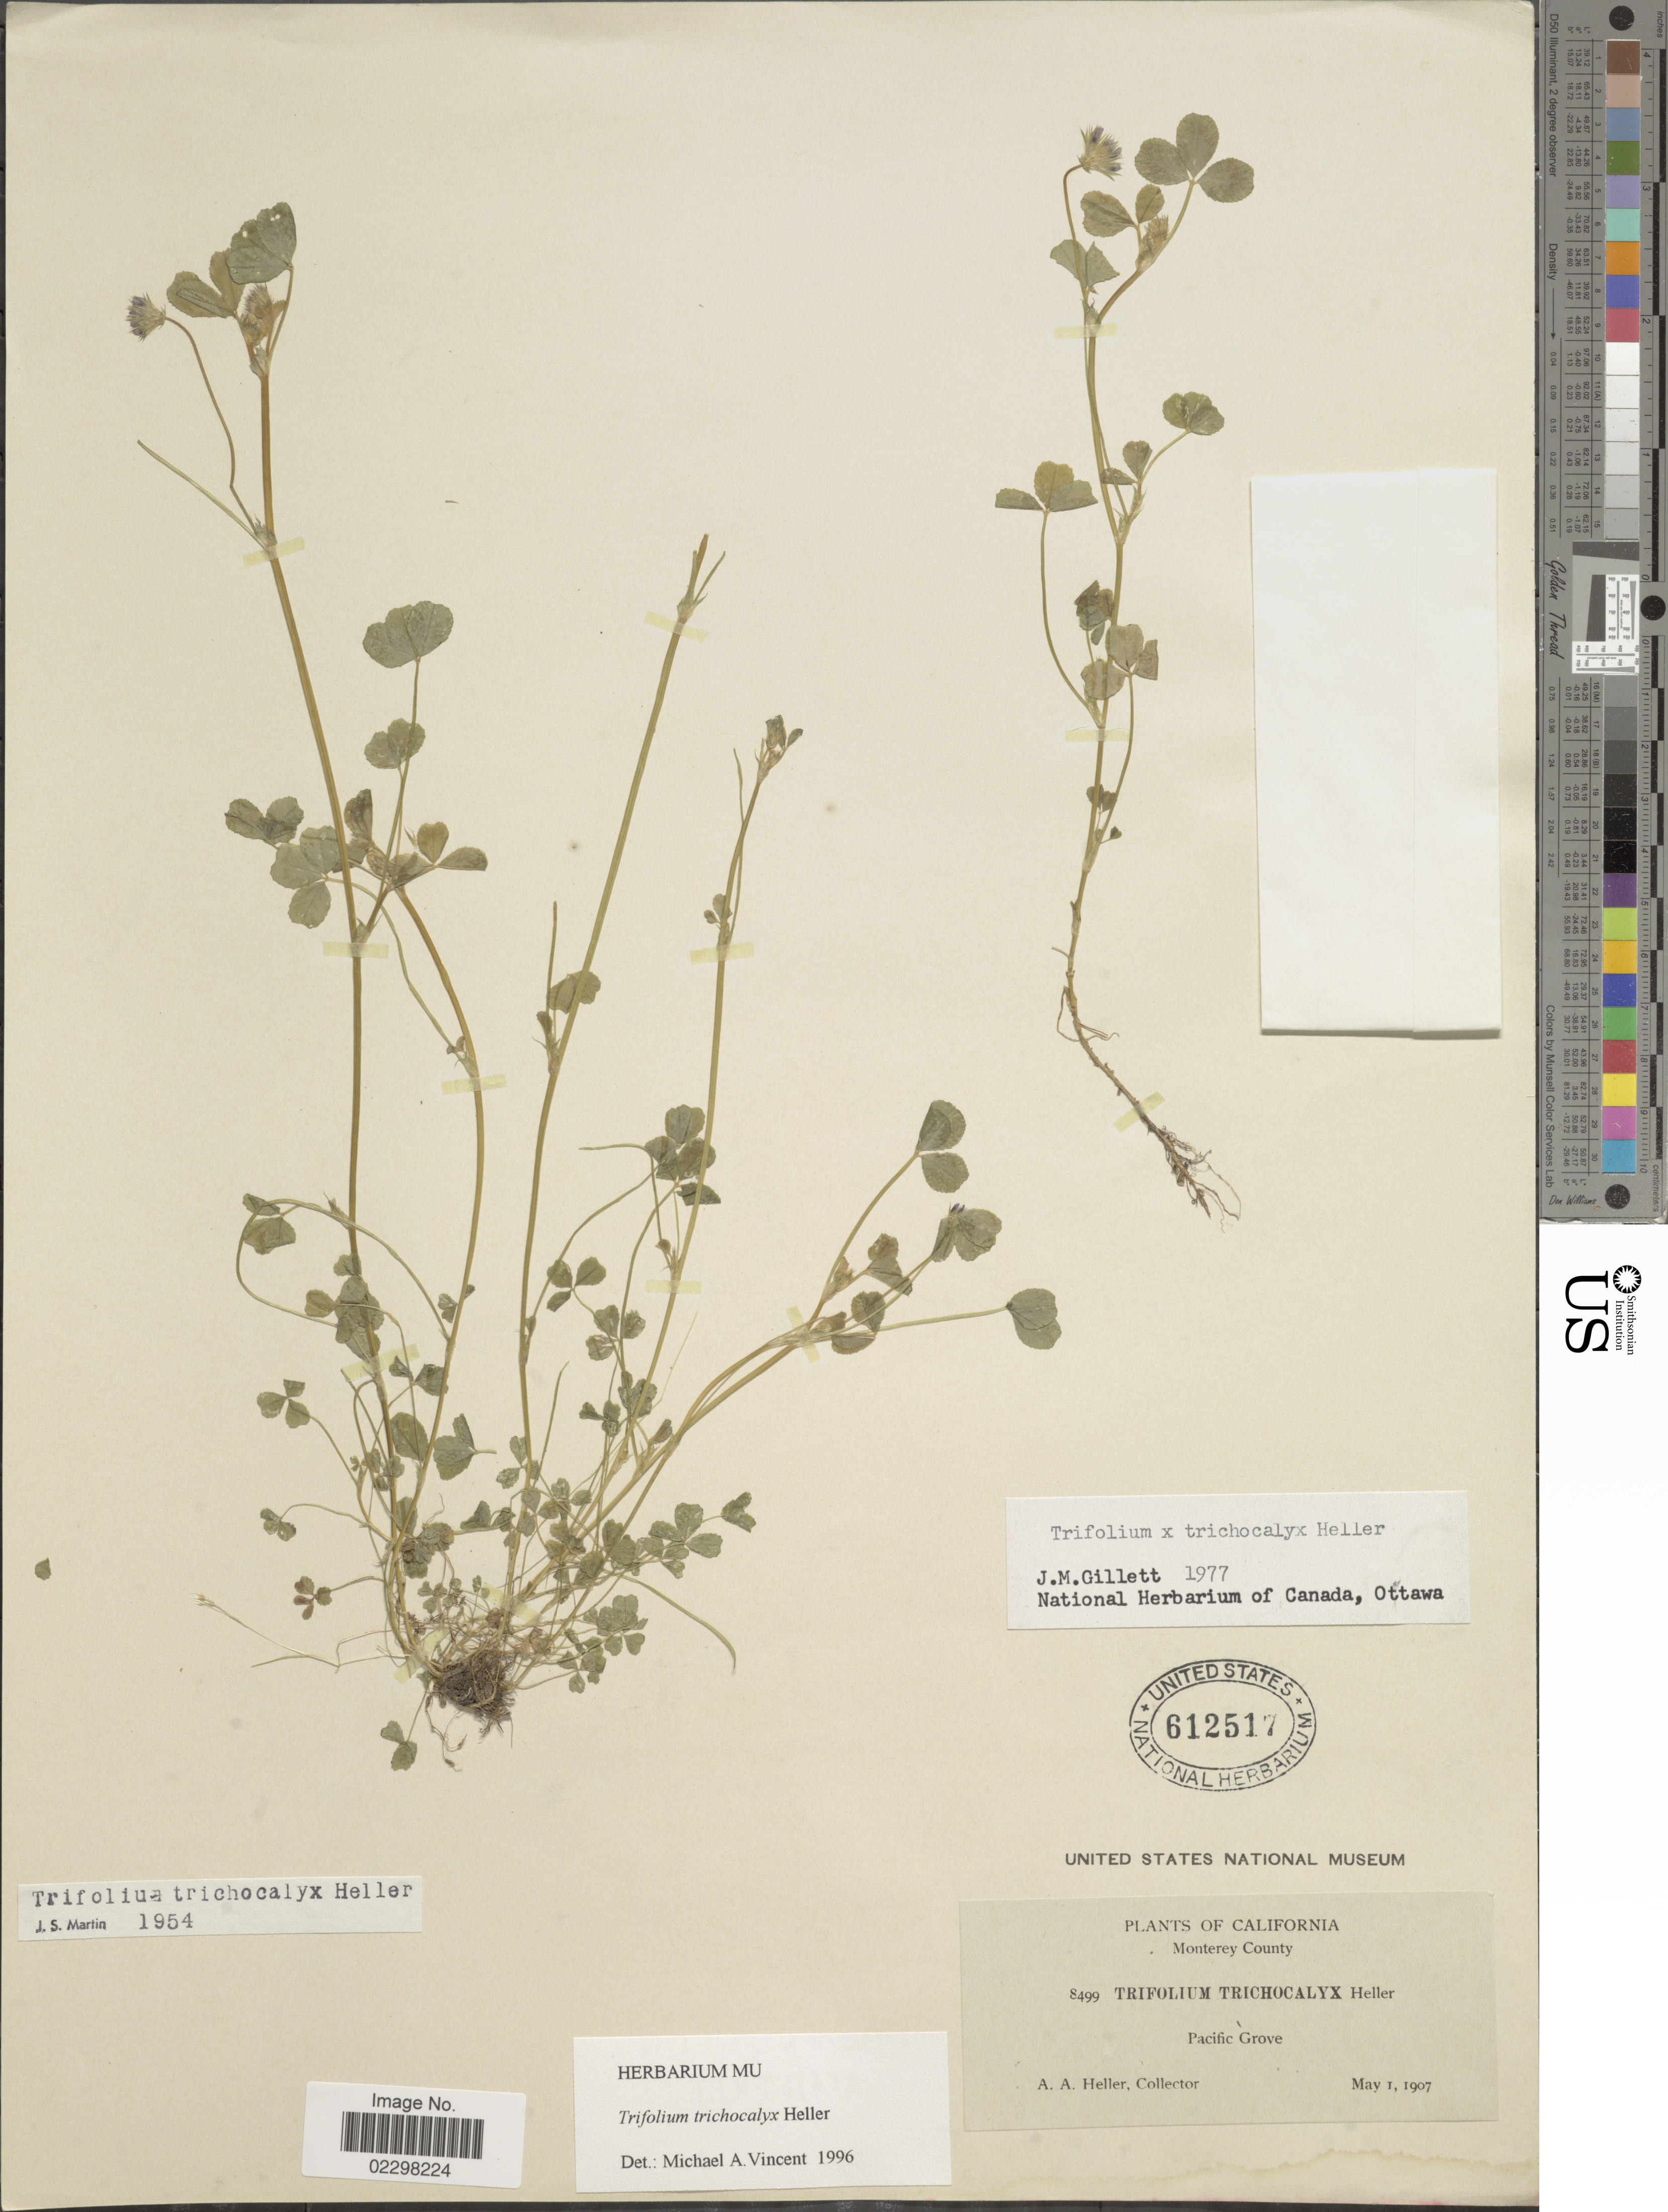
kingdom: Plantae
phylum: Tracheophyta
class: Magnoliopsida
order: Fabales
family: Fabaceae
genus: Trifolium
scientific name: Trifolium trichocalyx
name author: A. Heller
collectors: A. A. Heller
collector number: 8499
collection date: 1907-05-01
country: United States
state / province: California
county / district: Monterey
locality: Monterey County, Pacific Grover.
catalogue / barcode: US 612517